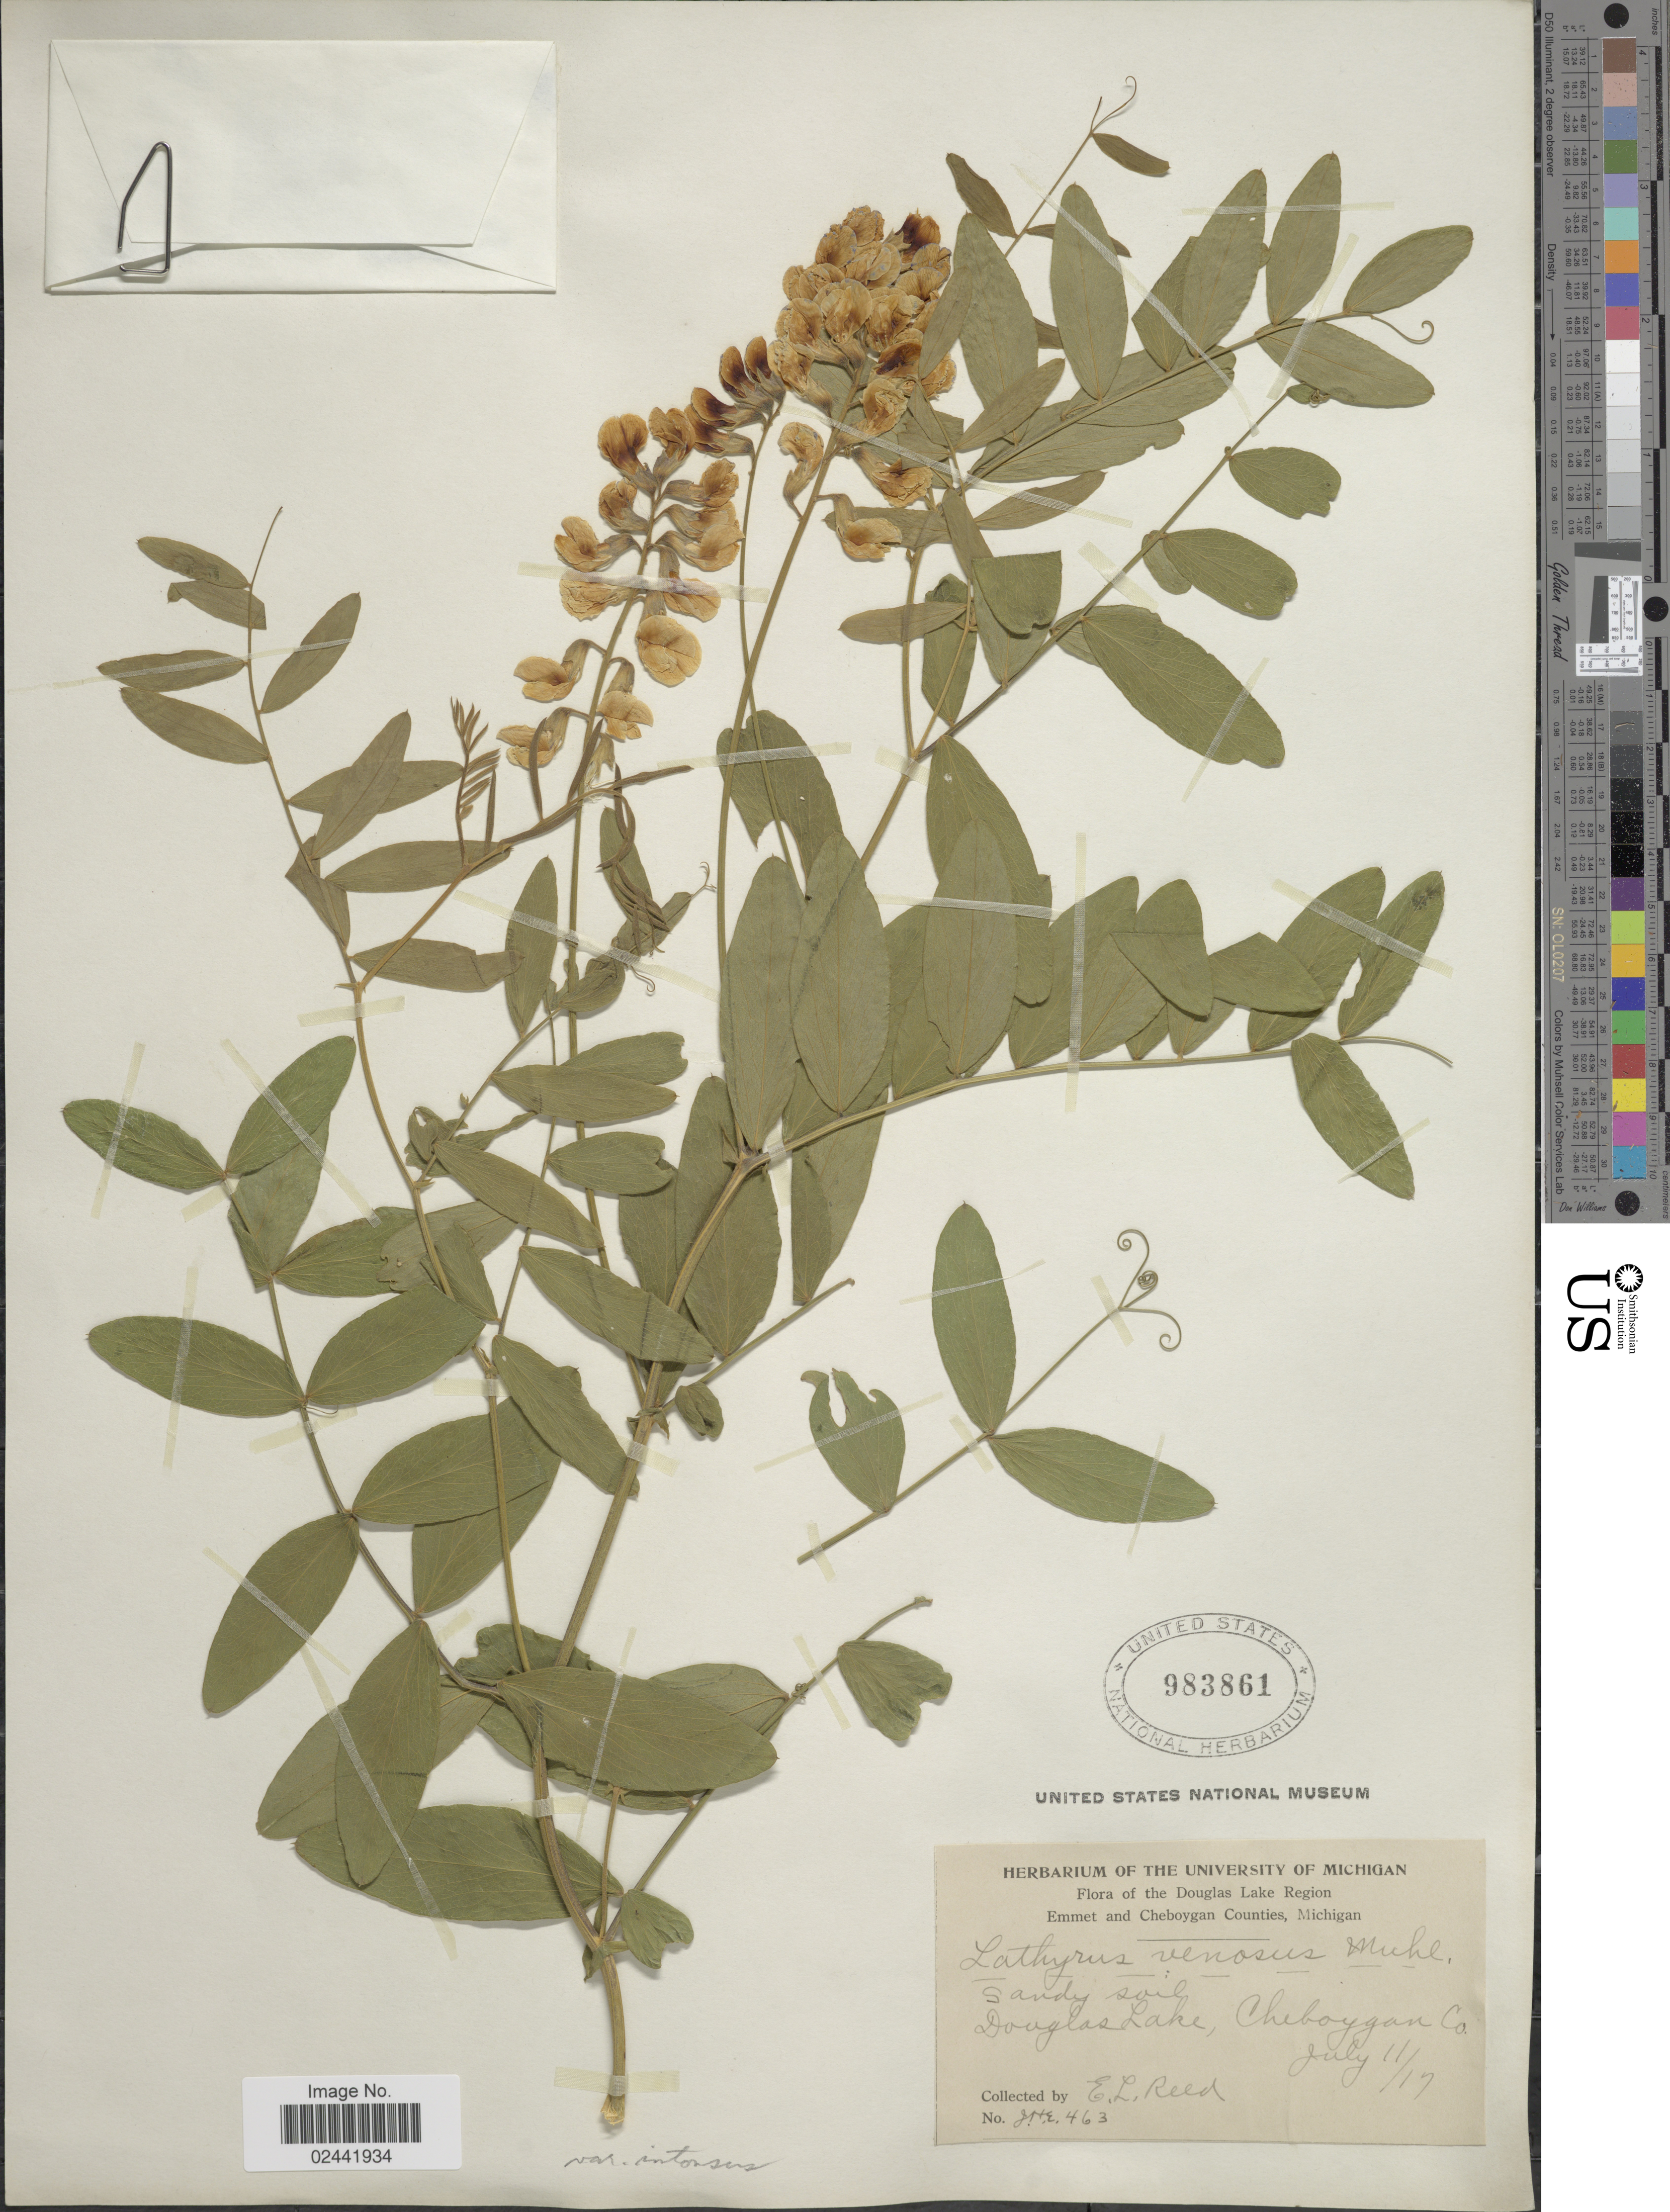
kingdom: Plantae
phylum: Tracheophyta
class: Magnoliopsida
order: Fabales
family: Fabaceae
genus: Lathyrus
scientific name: Lathyrus venosus var. intonsus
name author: Butters & H. St. John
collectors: E. Reed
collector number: J.H.E. 463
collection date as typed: Transcribed d/m/y: 11/7/17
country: United States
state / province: Michigan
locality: Douglas Lake Region. Douglas Lake, Cheboygan Co.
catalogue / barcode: US 983861